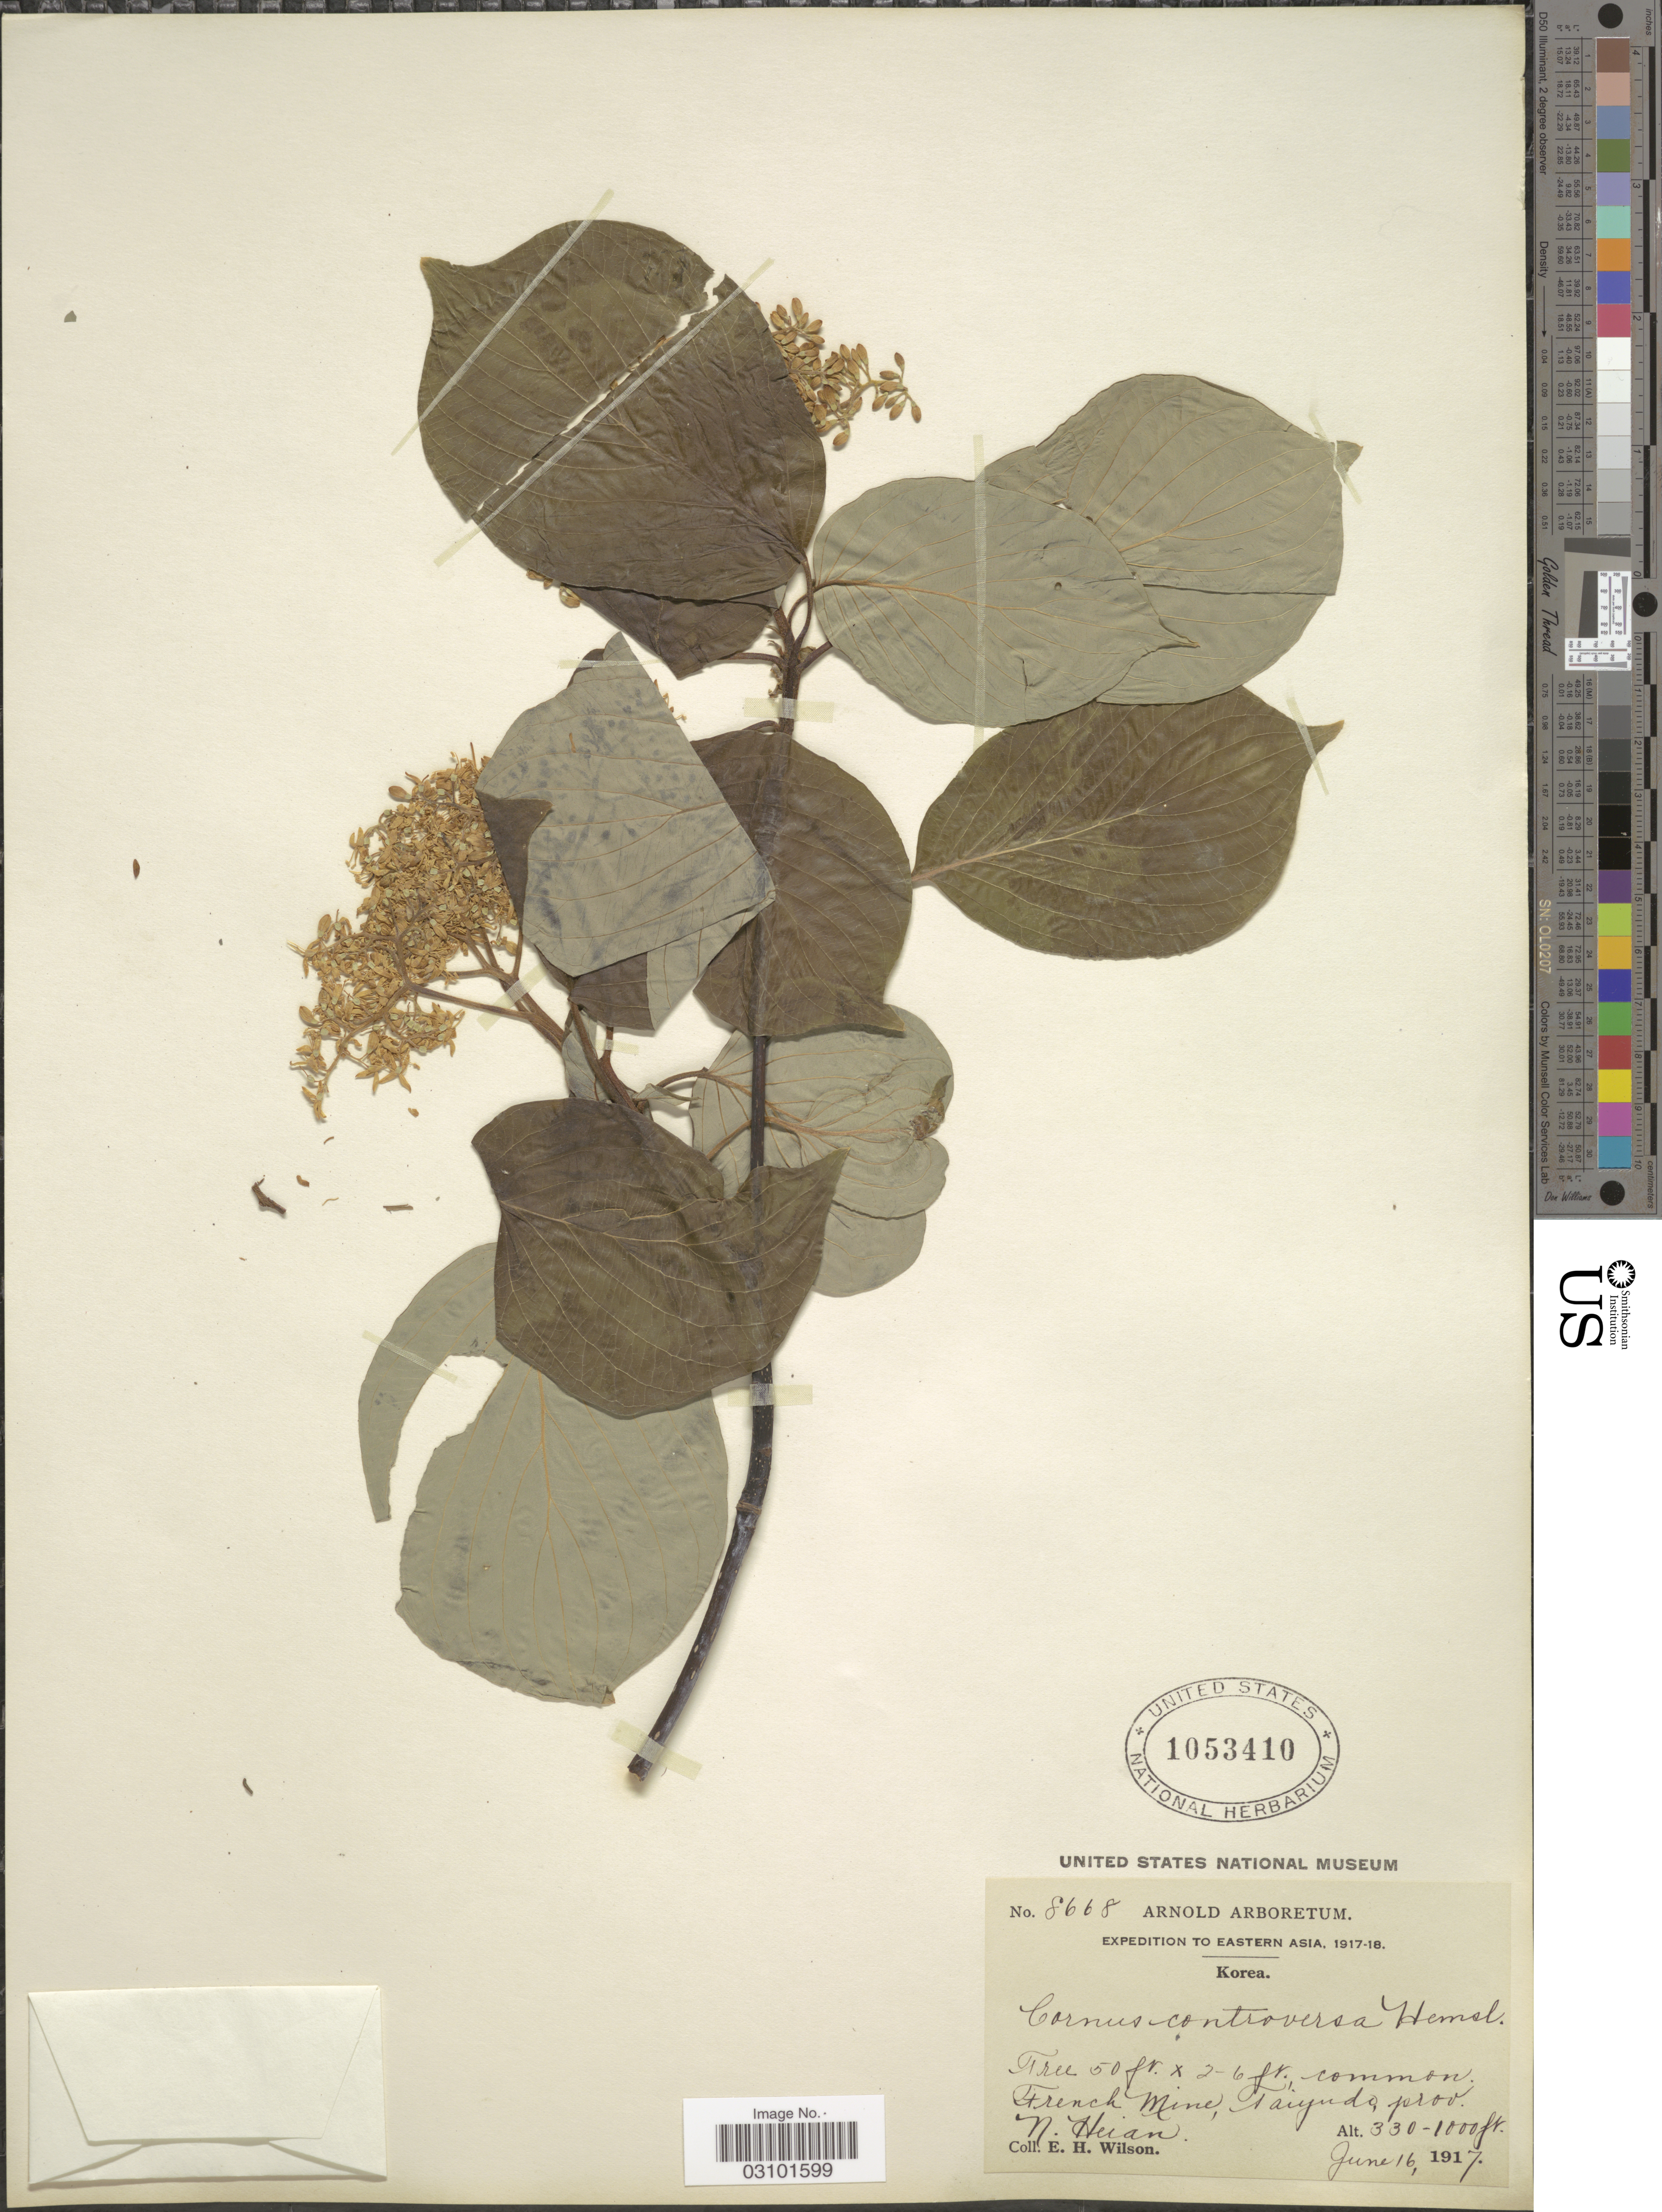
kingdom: Plantae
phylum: Tracheophyta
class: Magnoliopsida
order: Cornales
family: Cornaceae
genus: Cornus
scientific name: Cornus controversa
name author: Hemsl.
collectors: E. Wilson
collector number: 8668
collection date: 1917-06-16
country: North Korea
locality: Eastern Asia. French Mine, Taiyudo prov N. Heian.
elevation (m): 101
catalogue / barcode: US 1053410